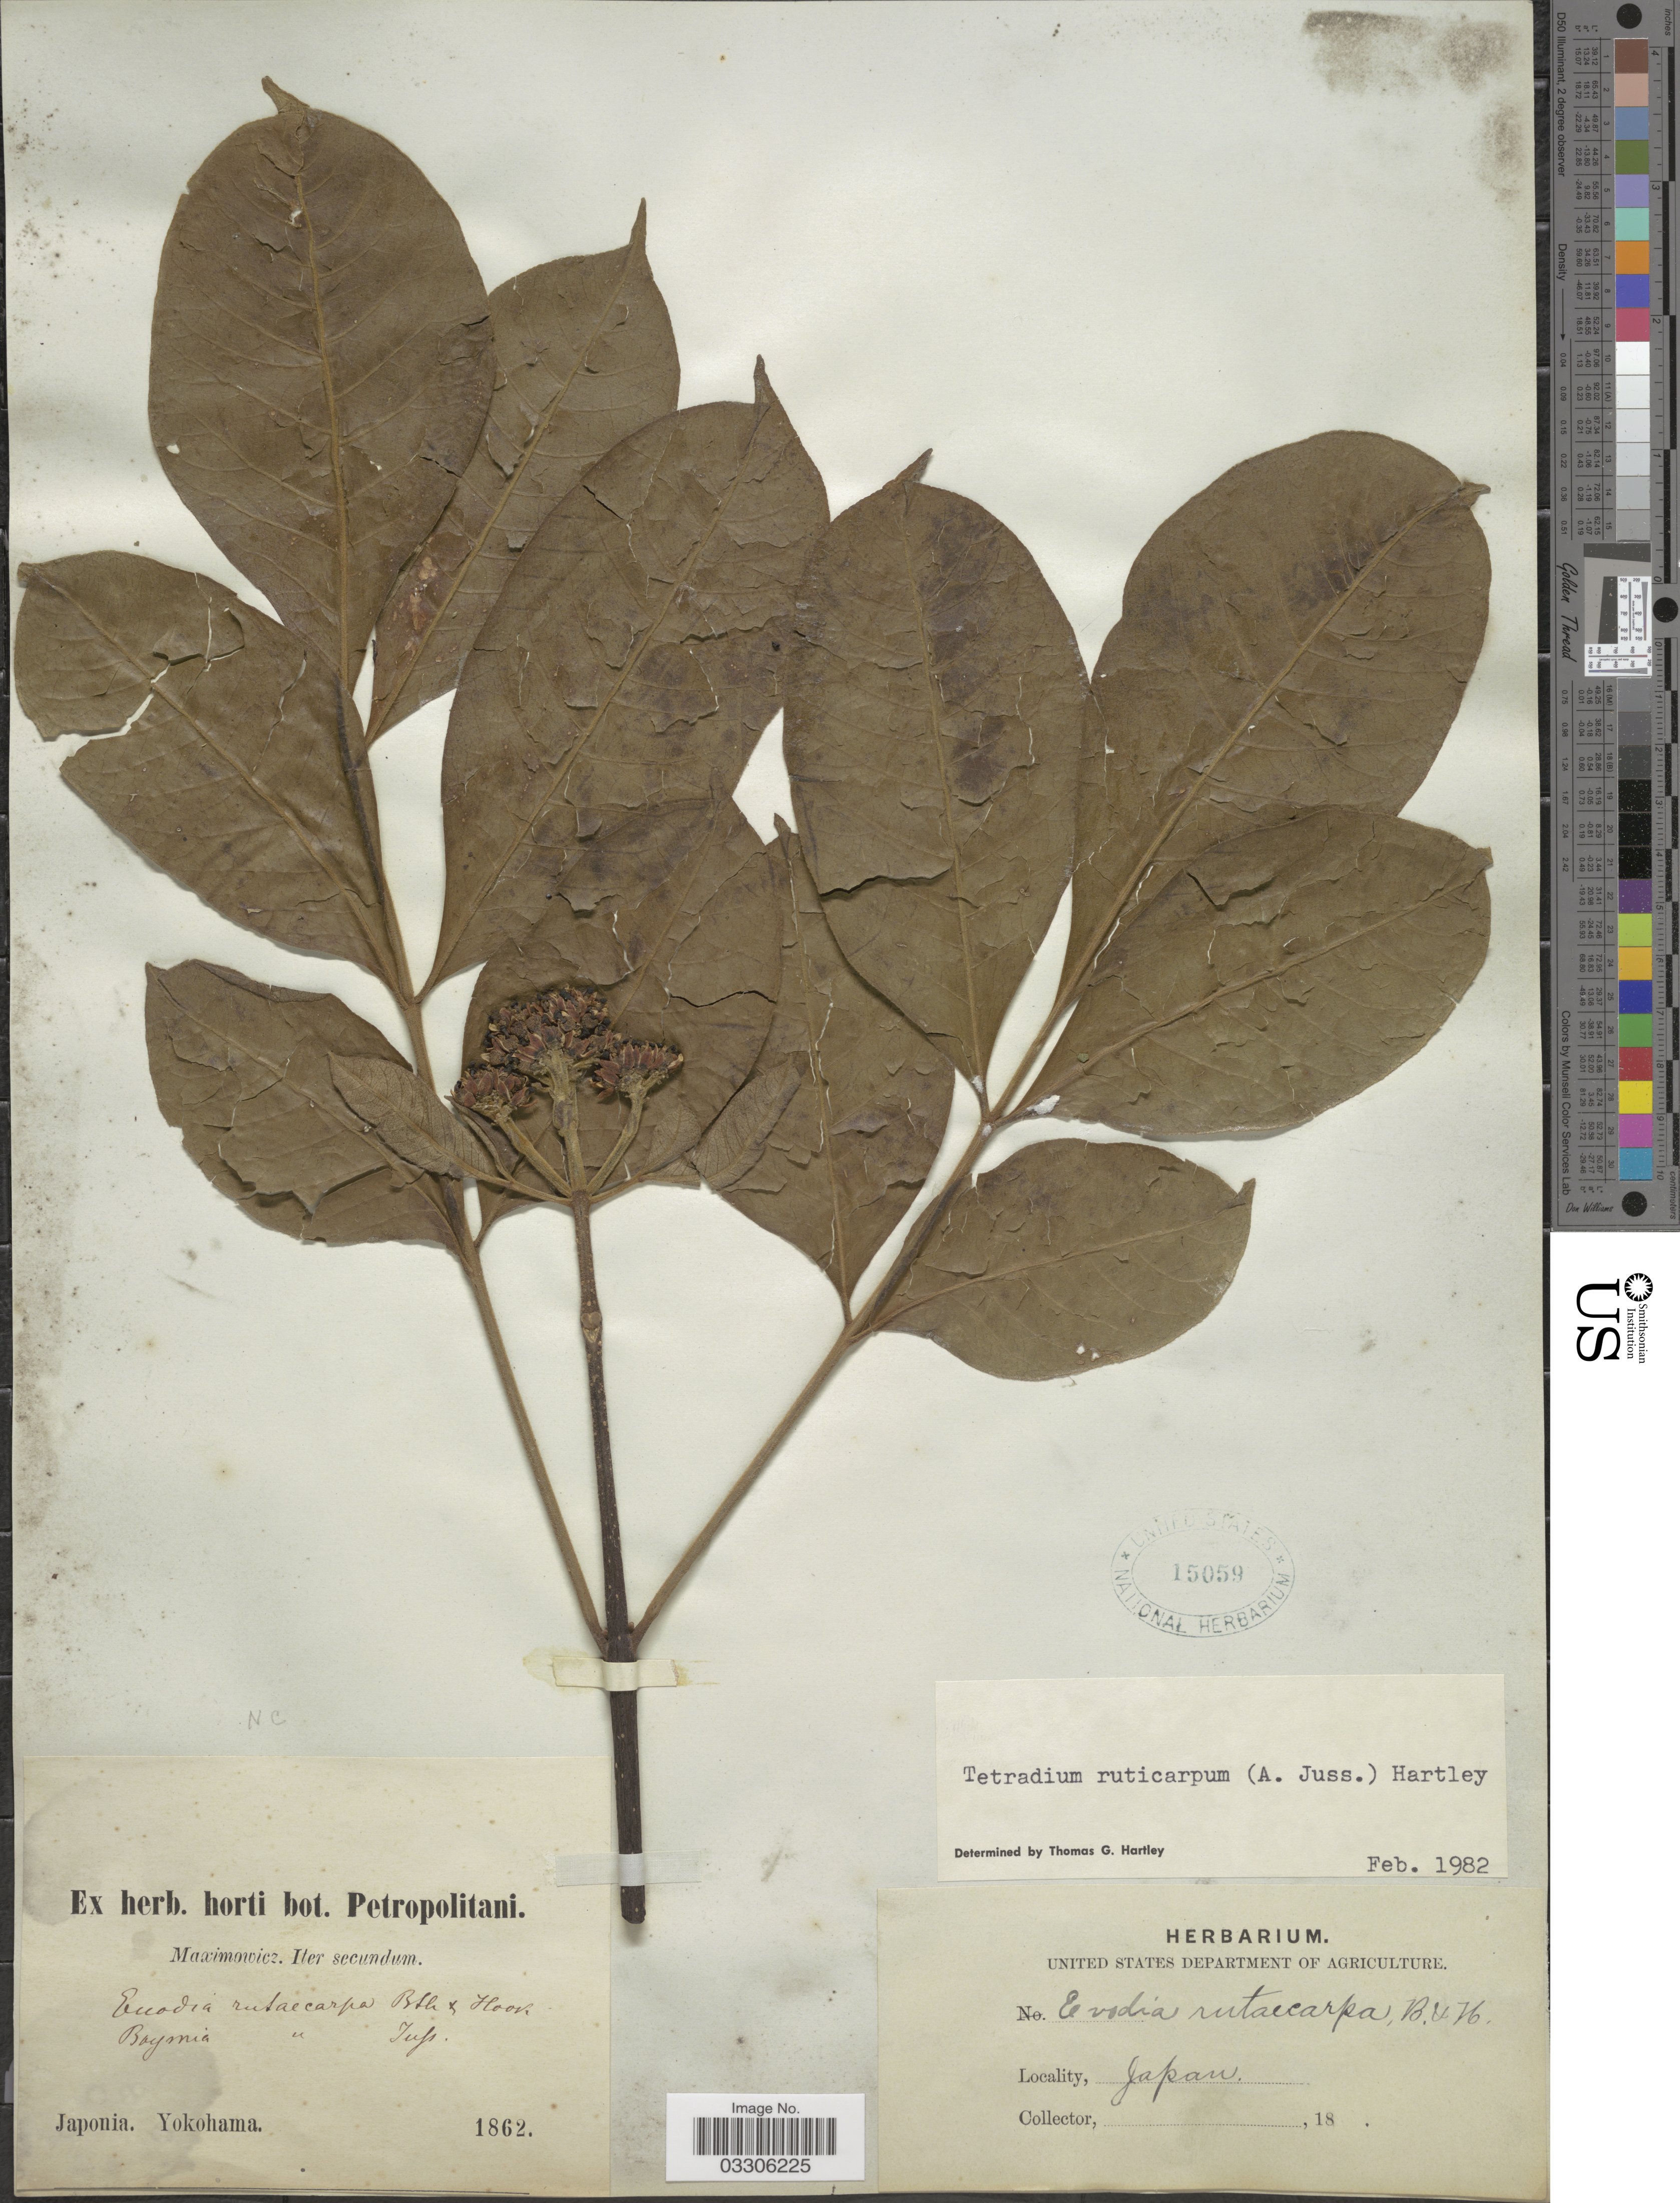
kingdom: Plantae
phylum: Tracheophyta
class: Magnoliopsida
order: Sapindales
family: Rutaceae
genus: Tetradium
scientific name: Tetradium ruticarpum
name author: (A. Juss.) T.G. Hartley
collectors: Maximowicz, --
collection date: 1862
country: Japan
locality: Japonia. Yokohama.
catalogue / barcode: US 15059